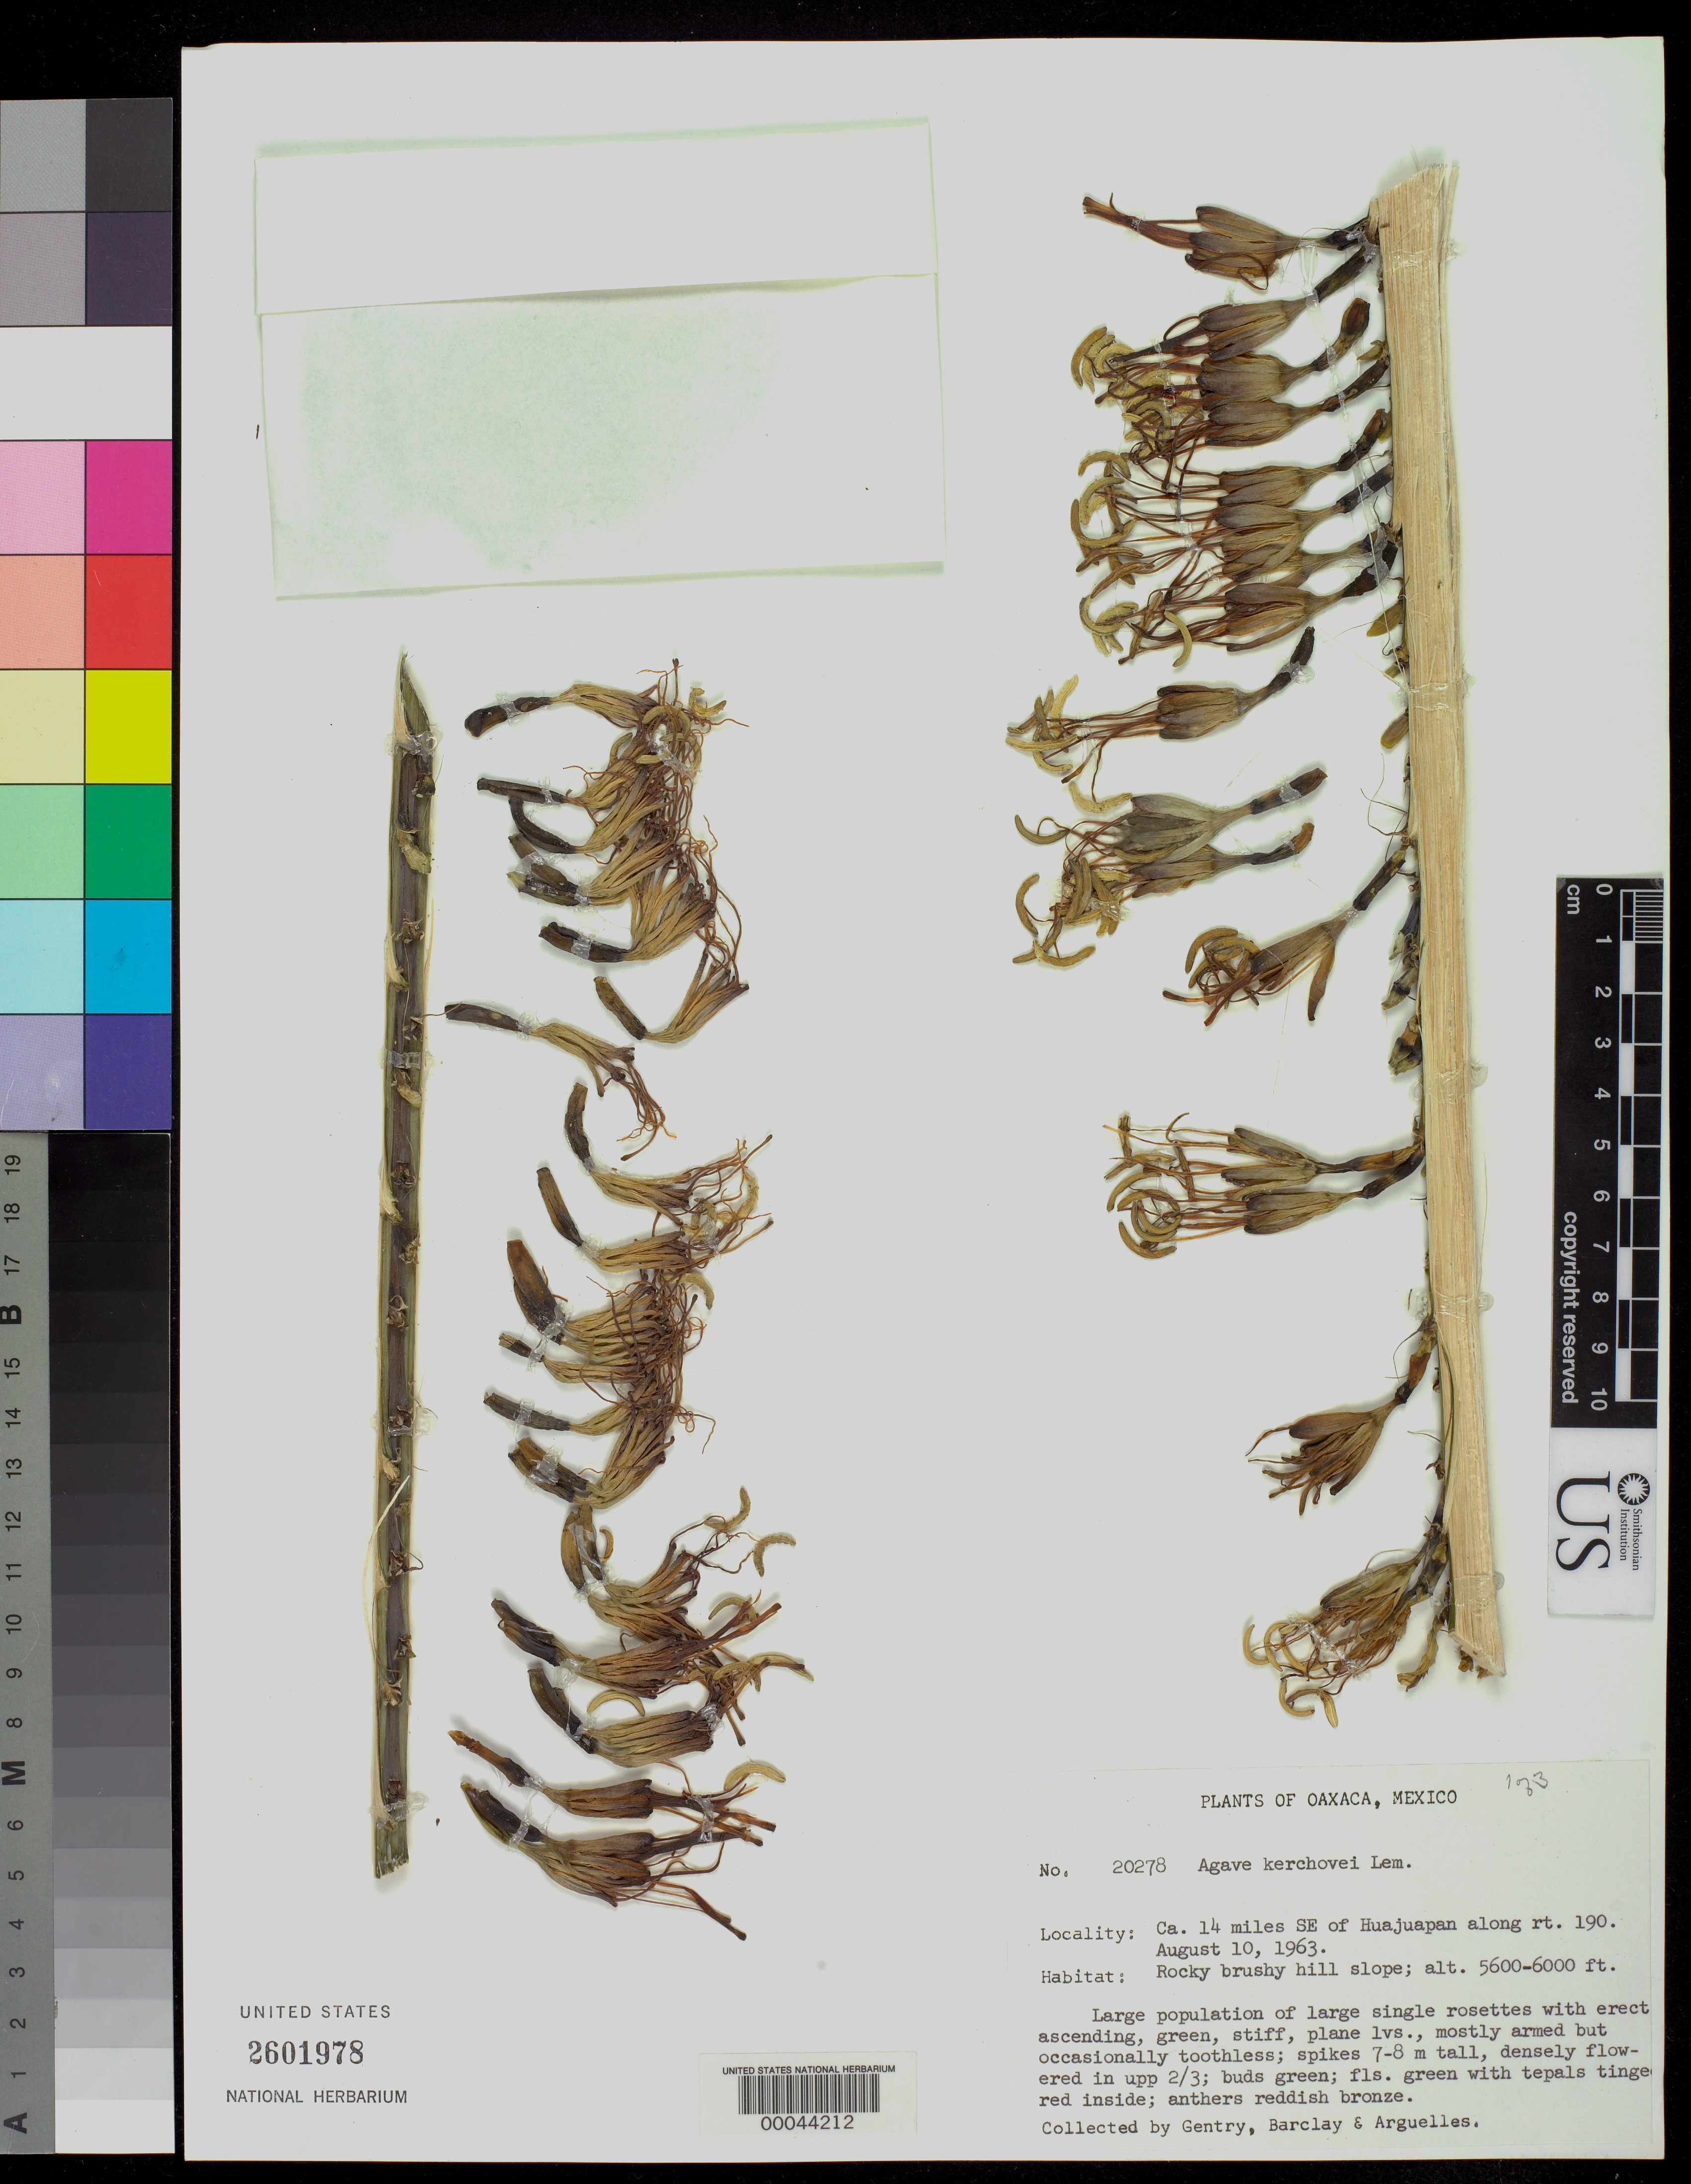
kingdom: Plantae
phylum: Tracheophyta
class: Liliopsida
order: Asparagales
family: Asparagaceae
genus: Agave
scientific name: Agave kerchovei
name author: Lem.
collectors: H. S. Gentry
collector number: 20278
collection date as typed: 10 Aug 1963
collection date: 1963-08-10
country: Mexico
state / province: Oaxaca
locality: Ca 14 mi SE of Huajuapan along rt 190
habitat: Rocky brushy hill slope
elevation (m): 1707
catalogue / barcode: US 2601978